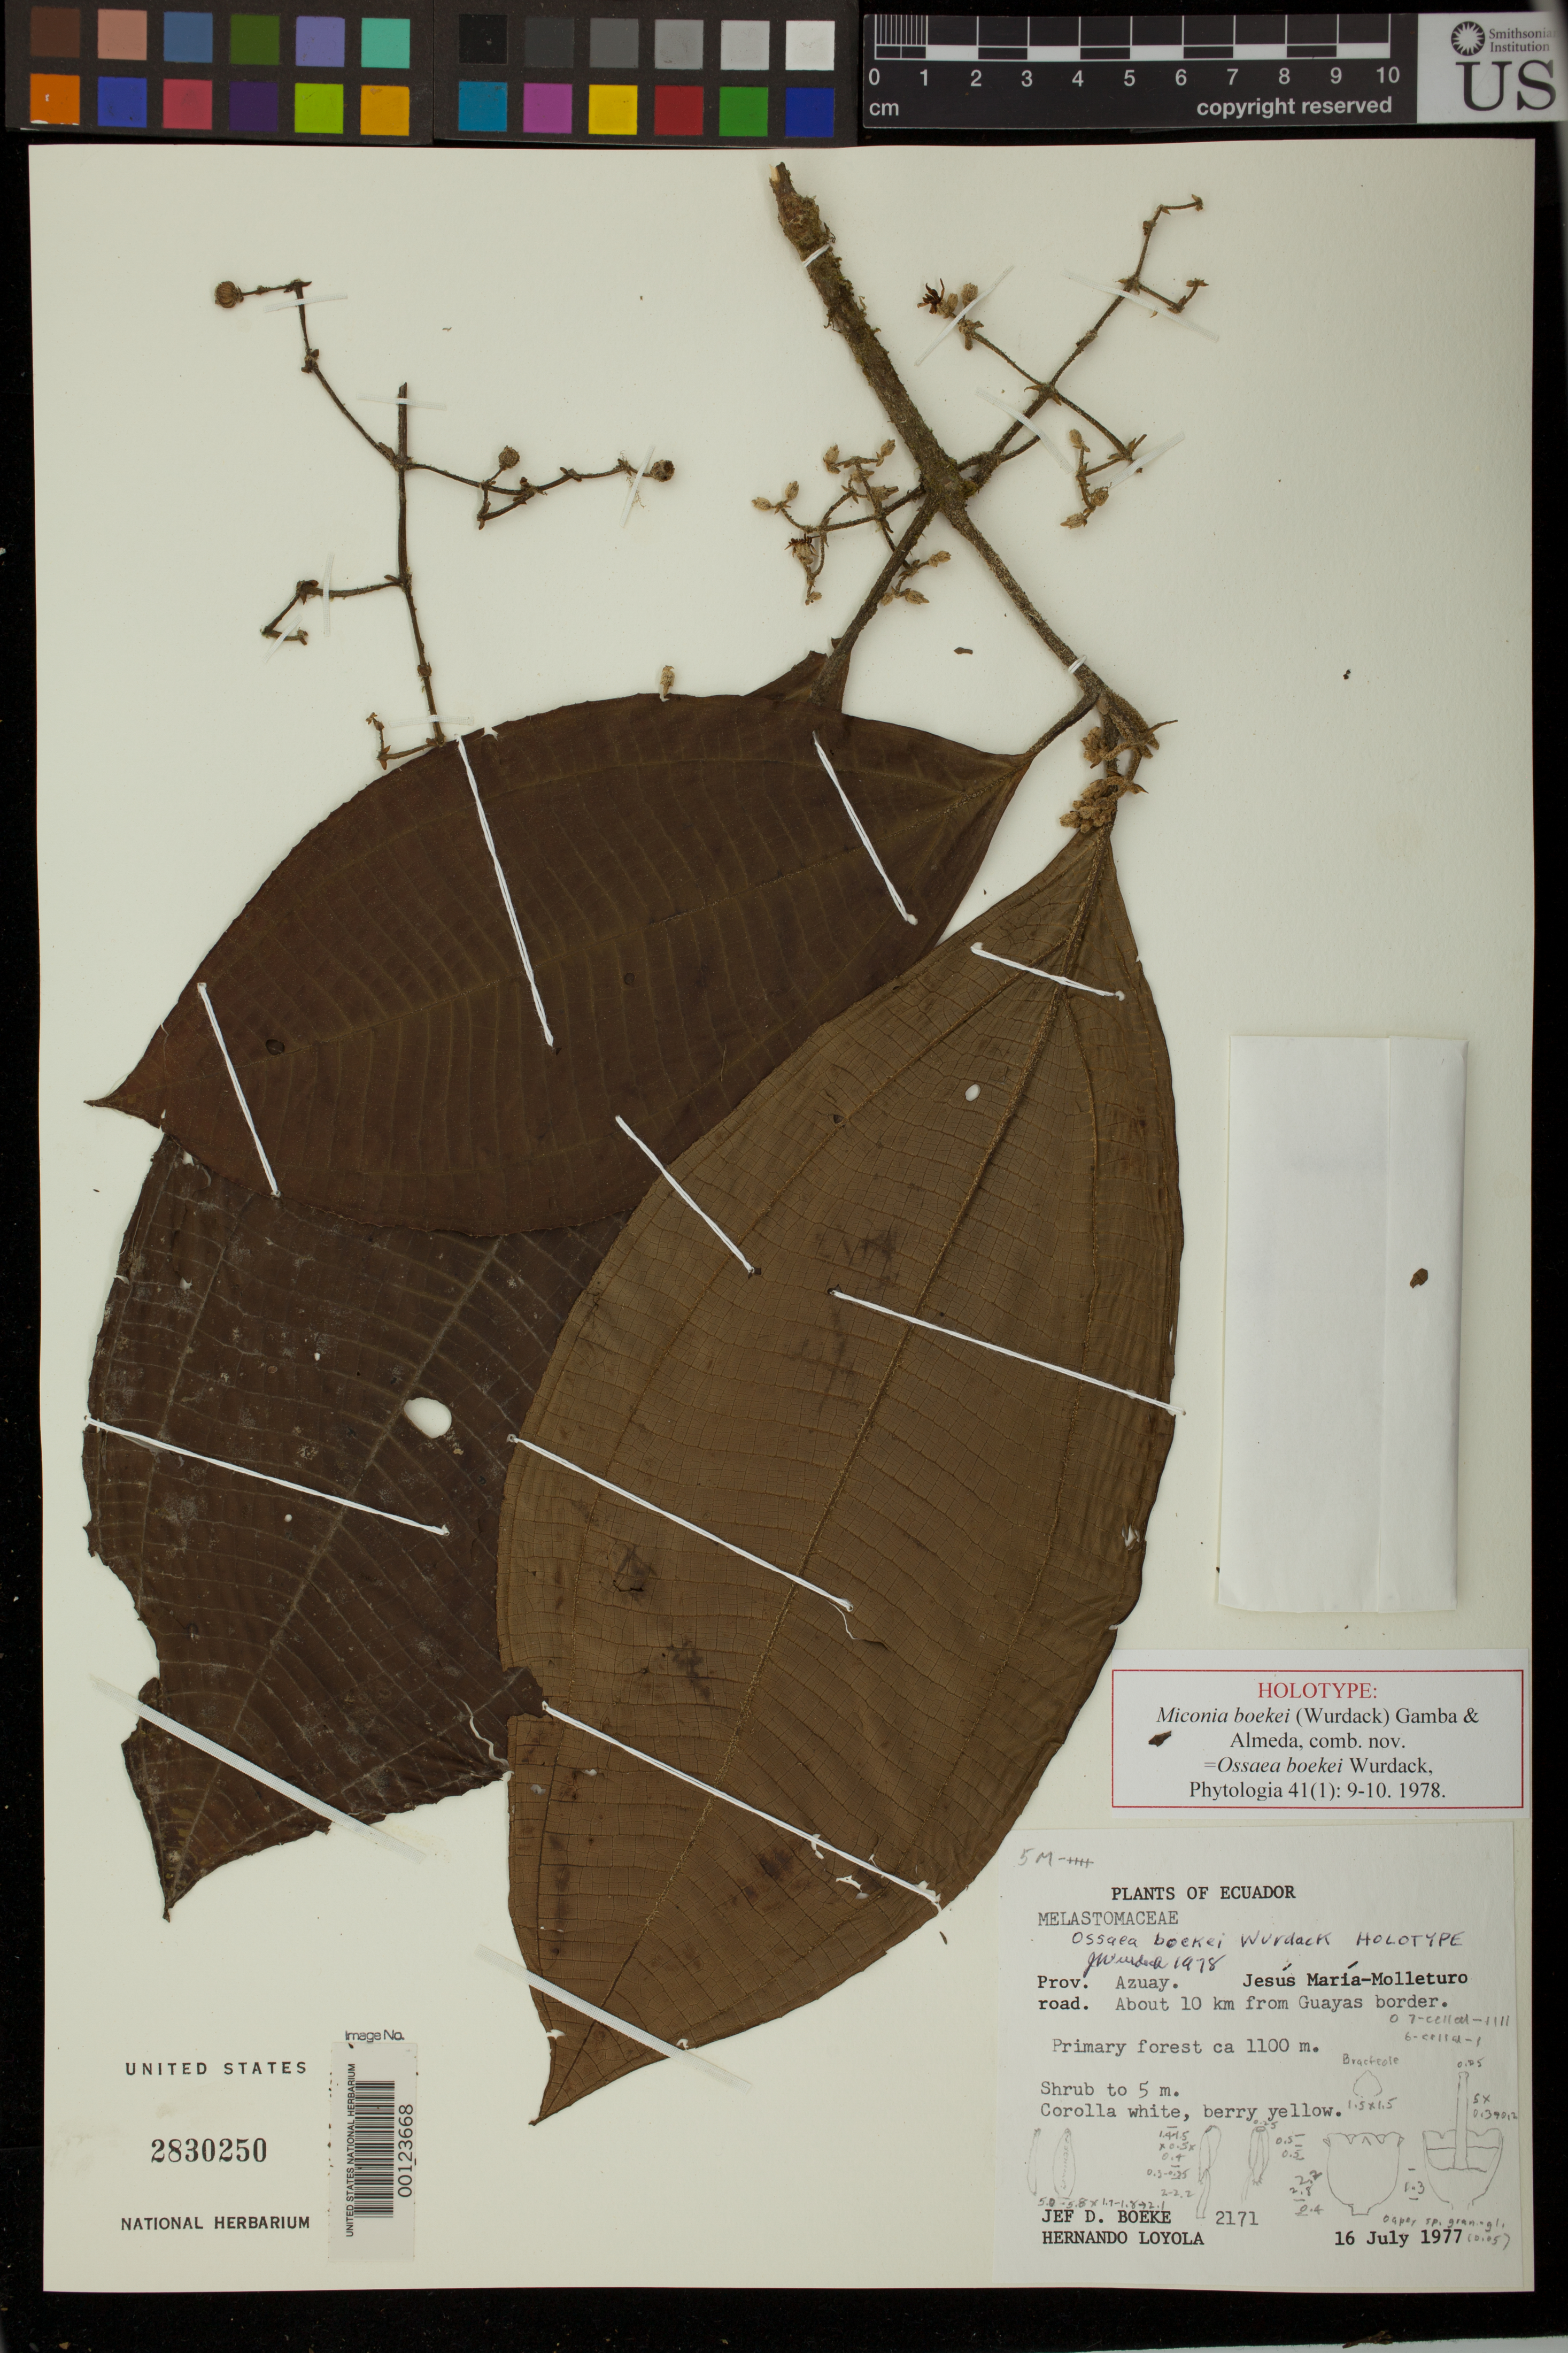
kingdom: Plantae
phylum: Tracheophyta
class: Magnoliopsida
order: Myrtales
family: Melastomataceae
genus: Ossaea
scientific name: Ossaea boekei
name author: Wurdack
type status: Holotype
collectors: J. D. Boeke & H. Loyola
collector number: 2171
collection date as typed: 16 Jul 1977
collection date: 1977-07-16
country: Ecuador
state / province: Azuay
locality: Jesus Maria-Molleturo, 10 km. from Guayas border.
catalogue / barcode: US 2830250